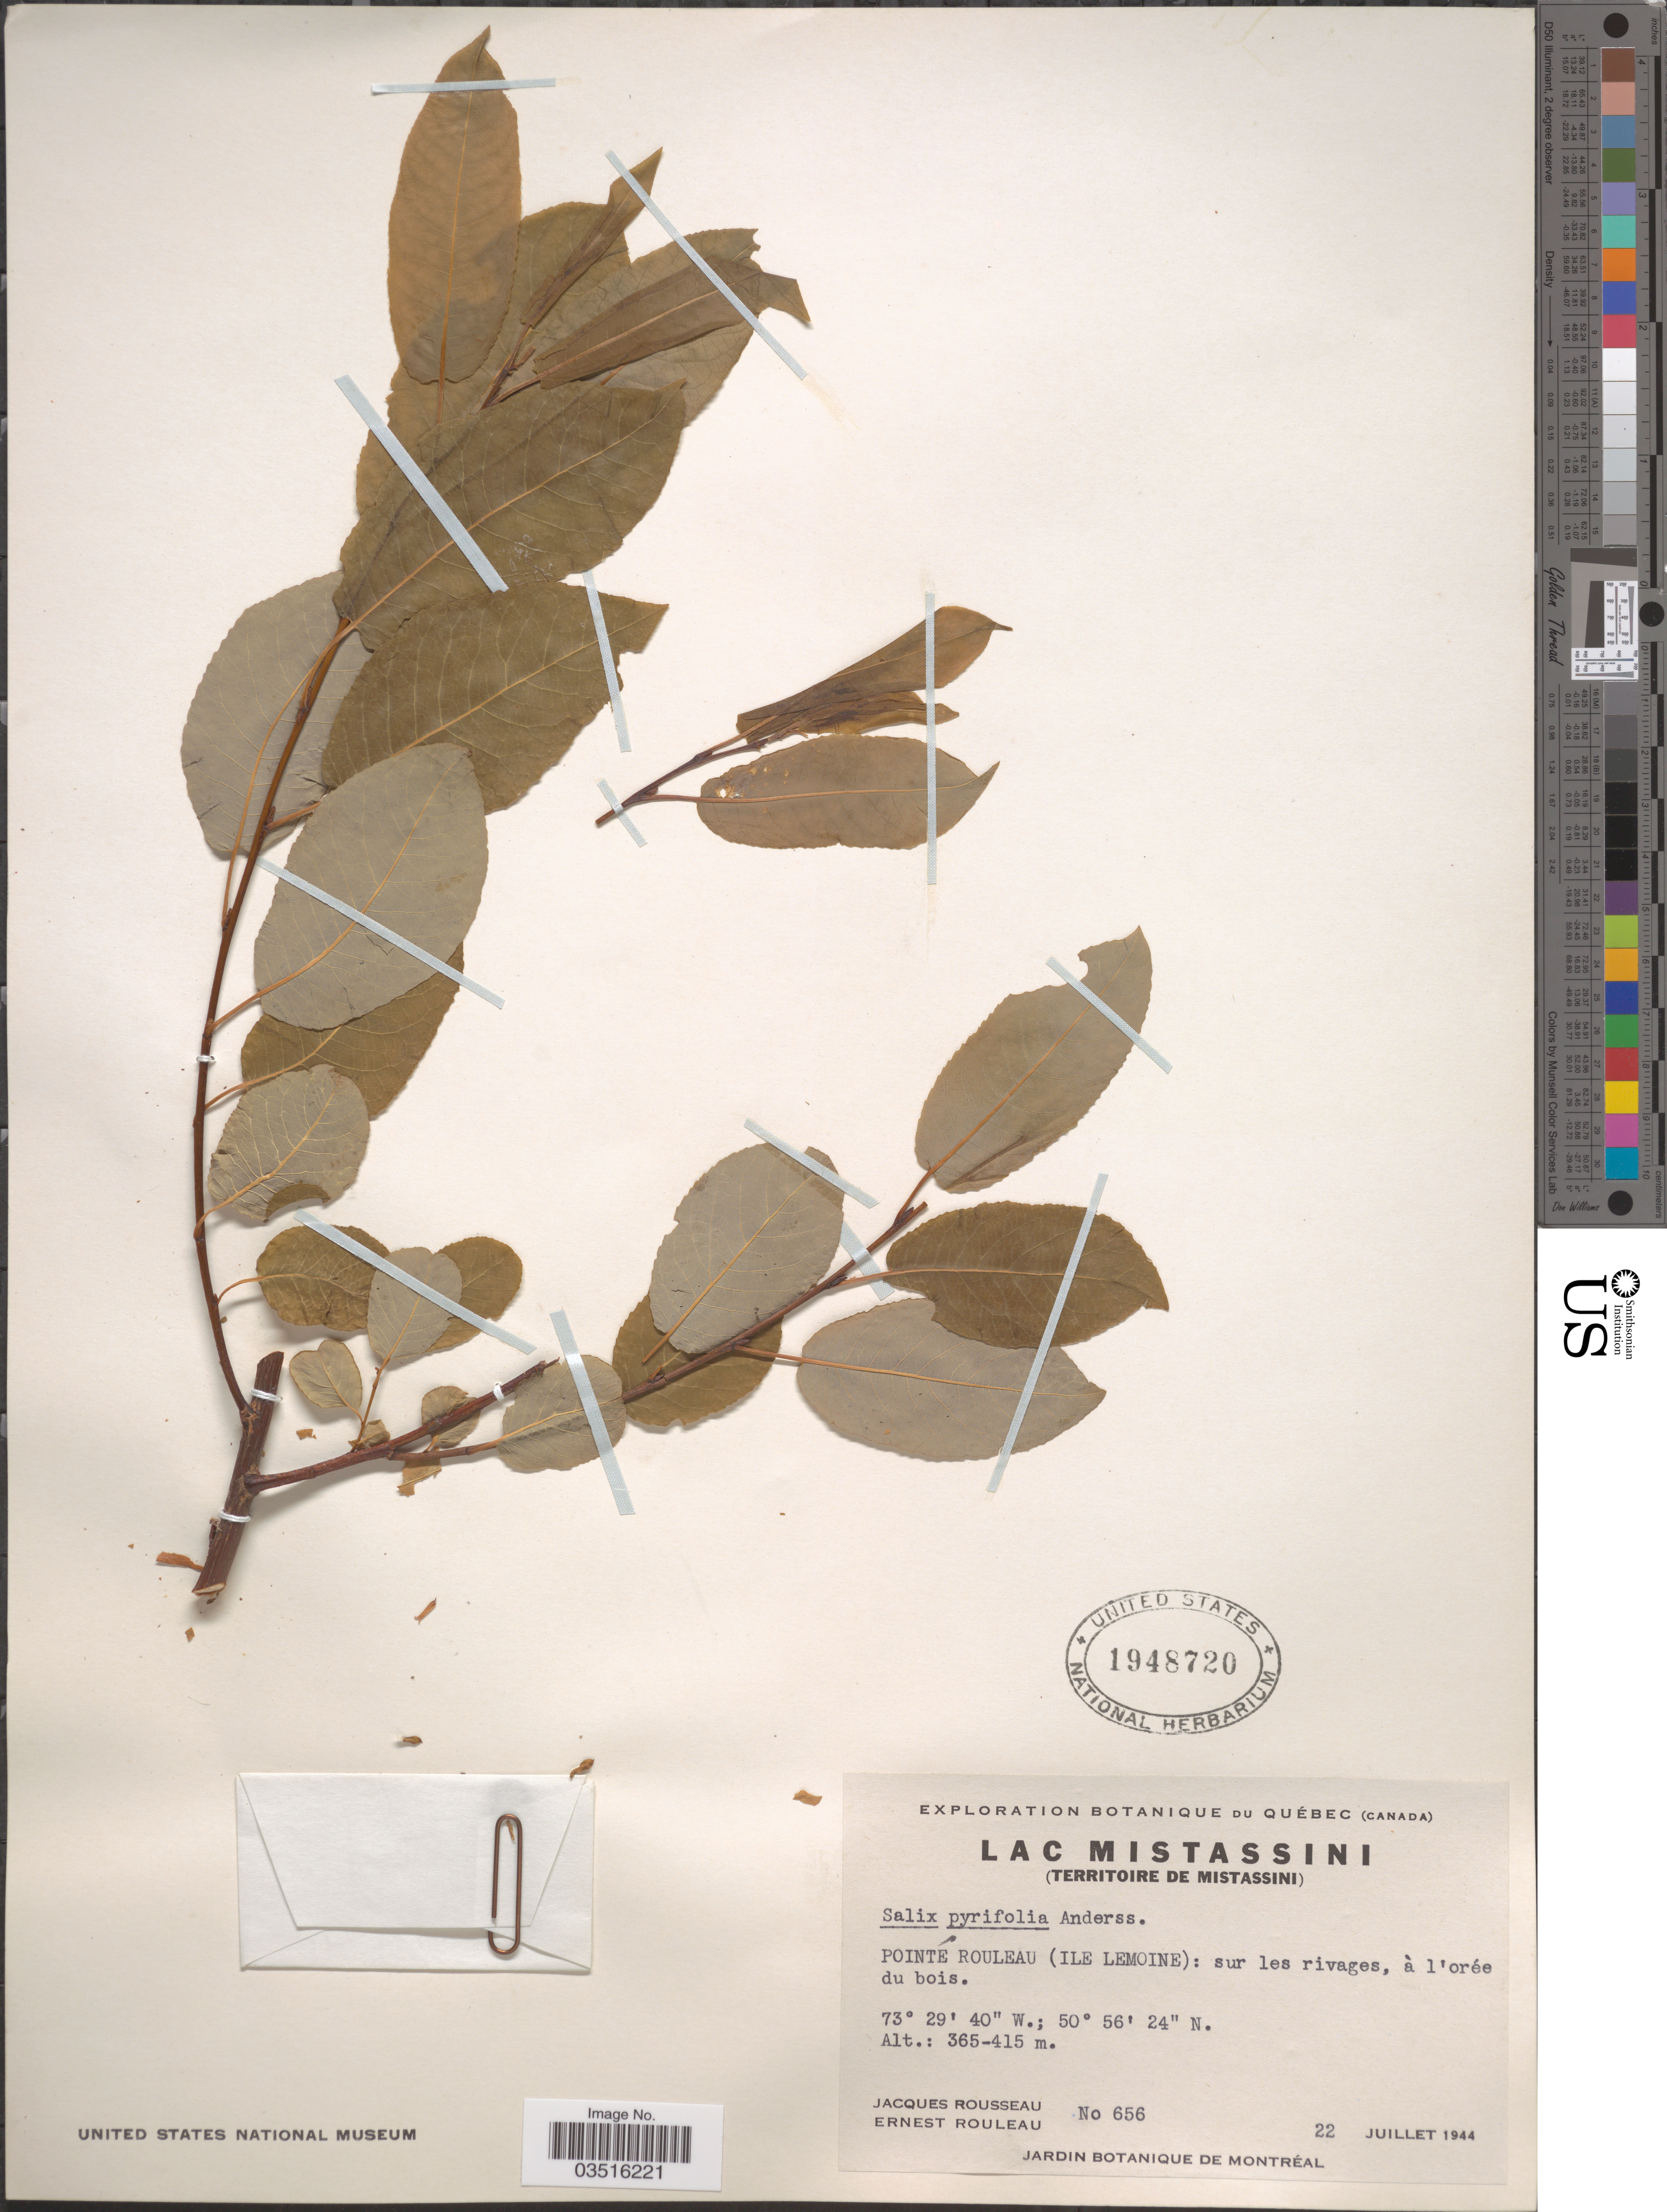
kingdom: Plantae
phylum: Tracheophyta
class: Magnoliopsida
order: Malpighiales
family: Salicaceae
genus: Salix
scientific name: Salix pyrifolia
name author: Ledeb.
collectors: J. Rousseau & E. Rouleau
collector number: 656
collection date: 1944-07-22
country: Canada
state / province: Quebec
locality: Lac Mistassini (Territoire de Mistassini). Pointe Rouleau (Ile Lemoine): sur les rivages.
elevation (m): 365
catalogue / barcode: US 1948720